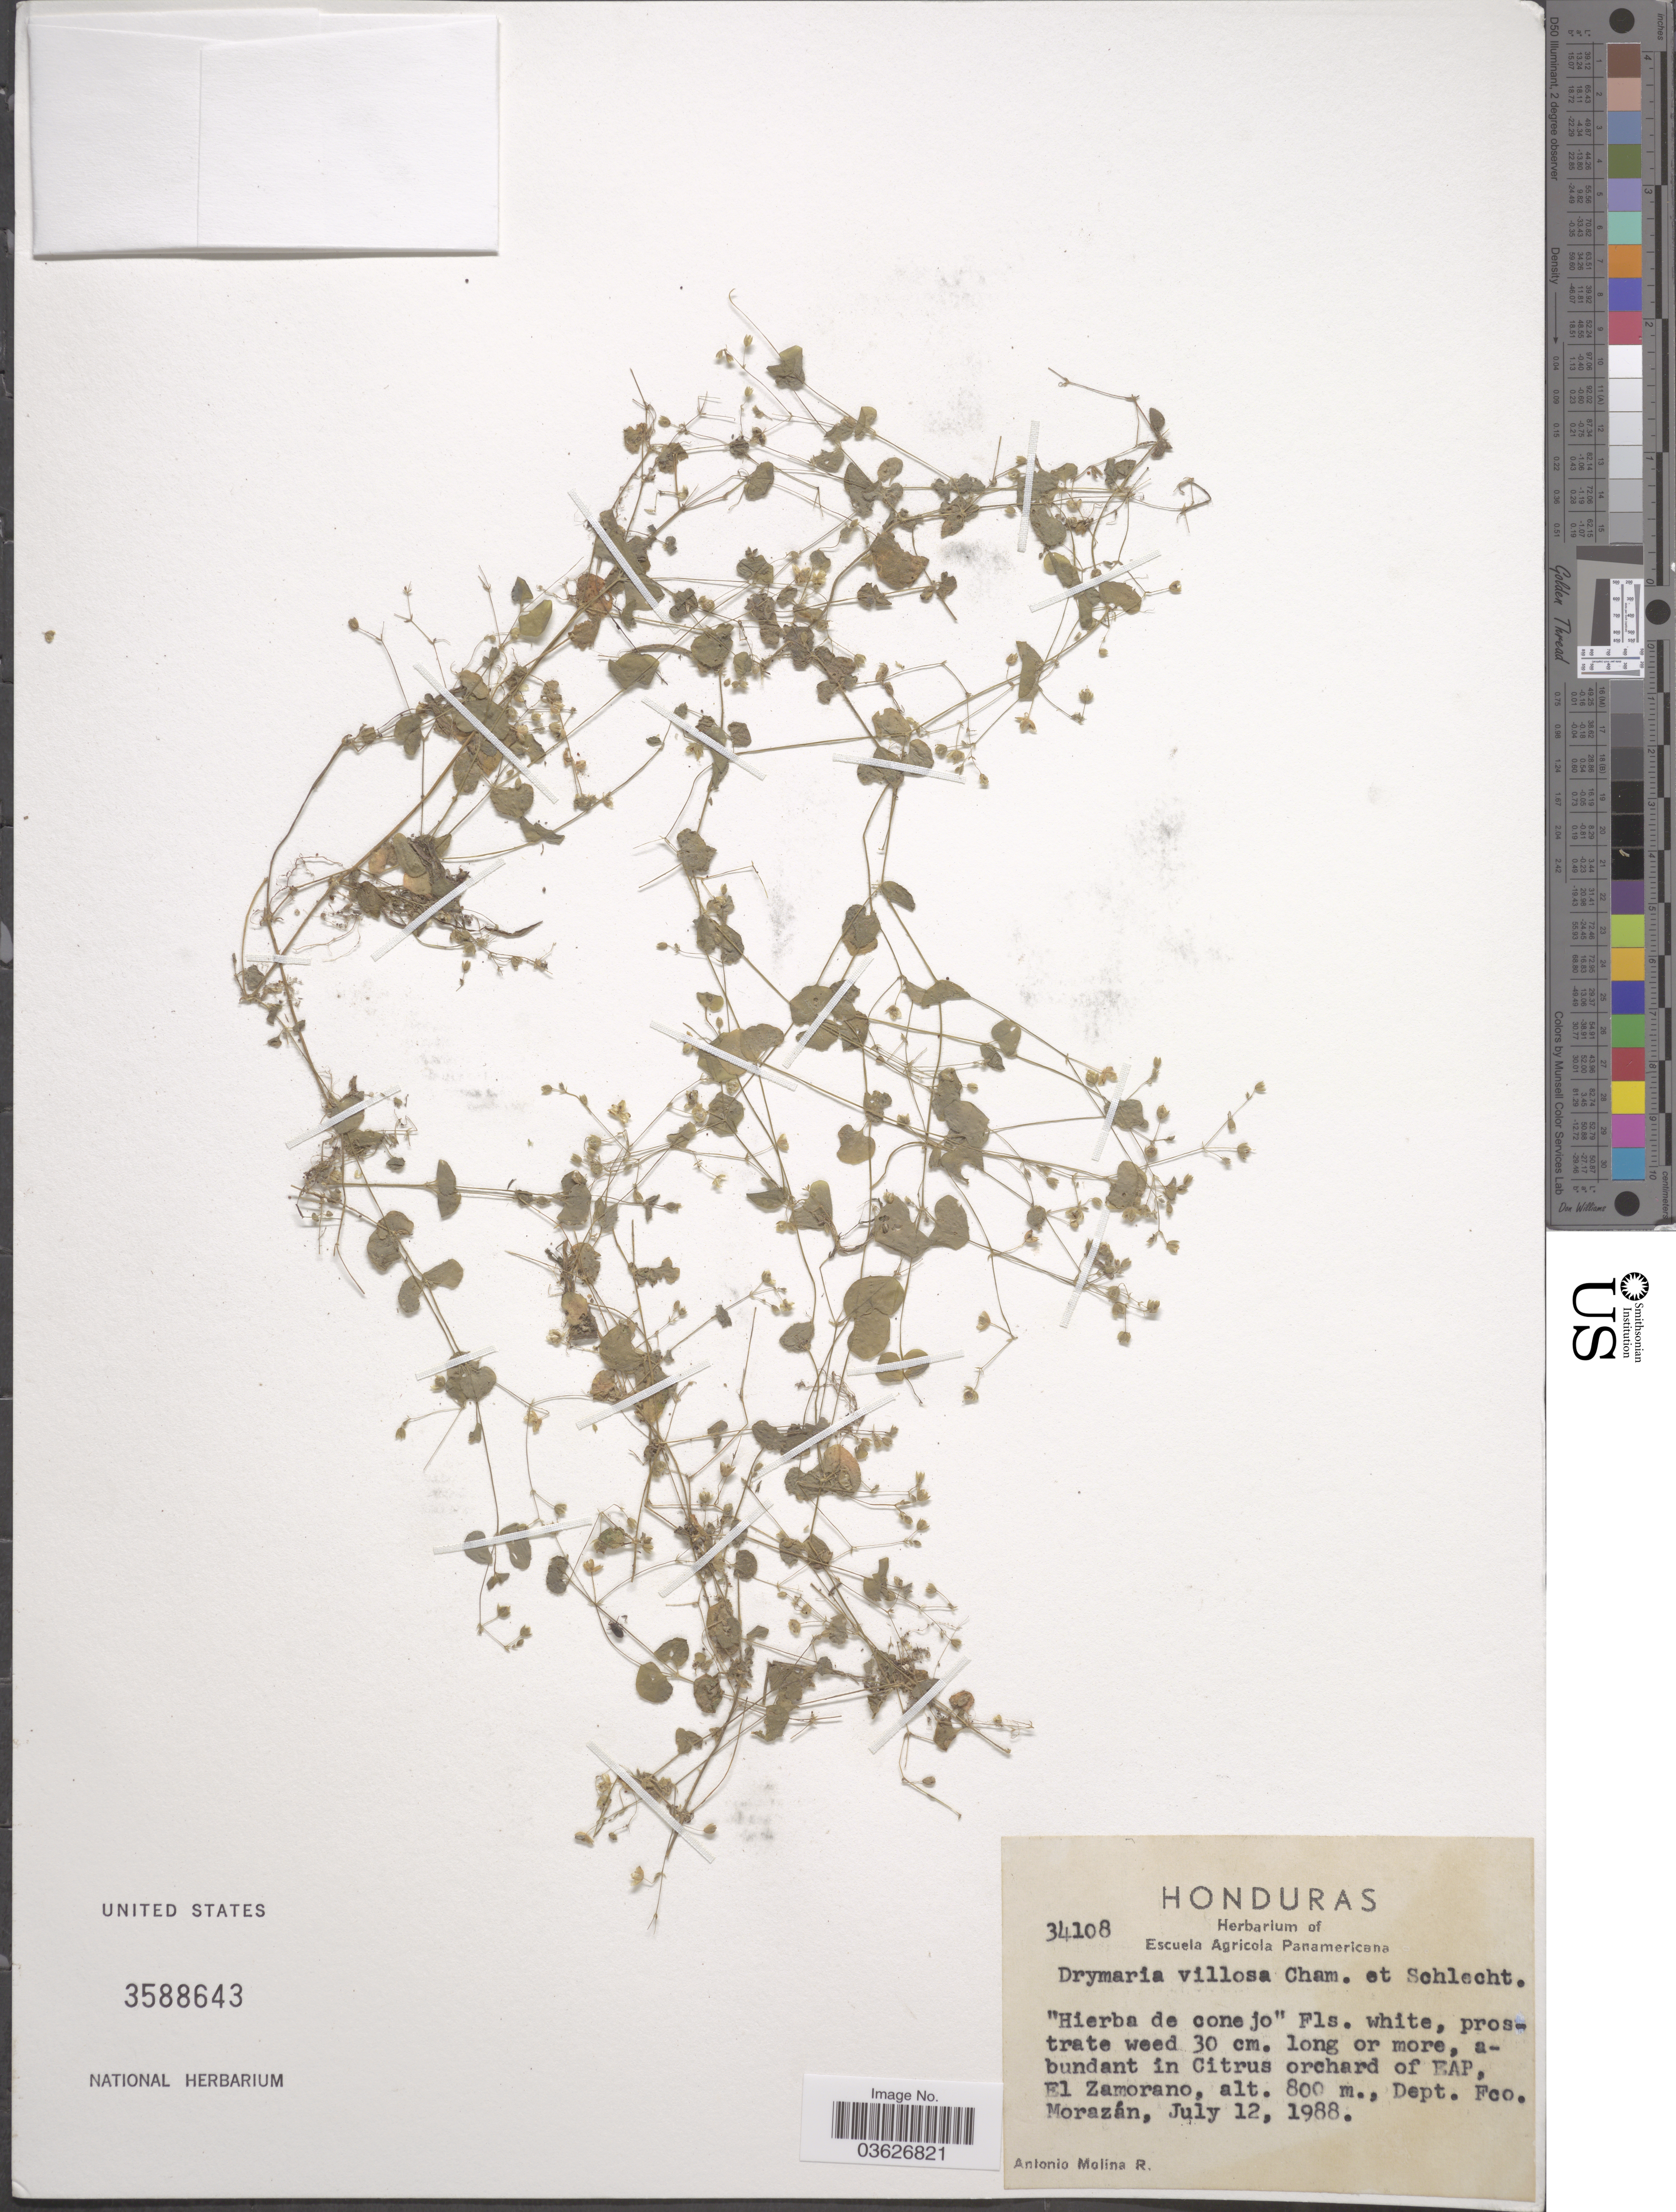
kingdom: Plantae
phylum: Tracheophyta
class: Magnoliopsida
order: Caryophyllales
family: Caryophyllaceae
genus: Drymaria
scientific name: Drymaria villosa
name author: Cham. & Schltdl.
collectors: A. Molina R.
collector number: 34108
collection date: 1988-07-12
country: Honduras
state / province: Fco. Morazán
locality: Abundant in Citrus orchard of EAP, El Zamorano. Dept. Fco. Morazán.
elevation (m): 800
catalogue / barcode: US 3588643